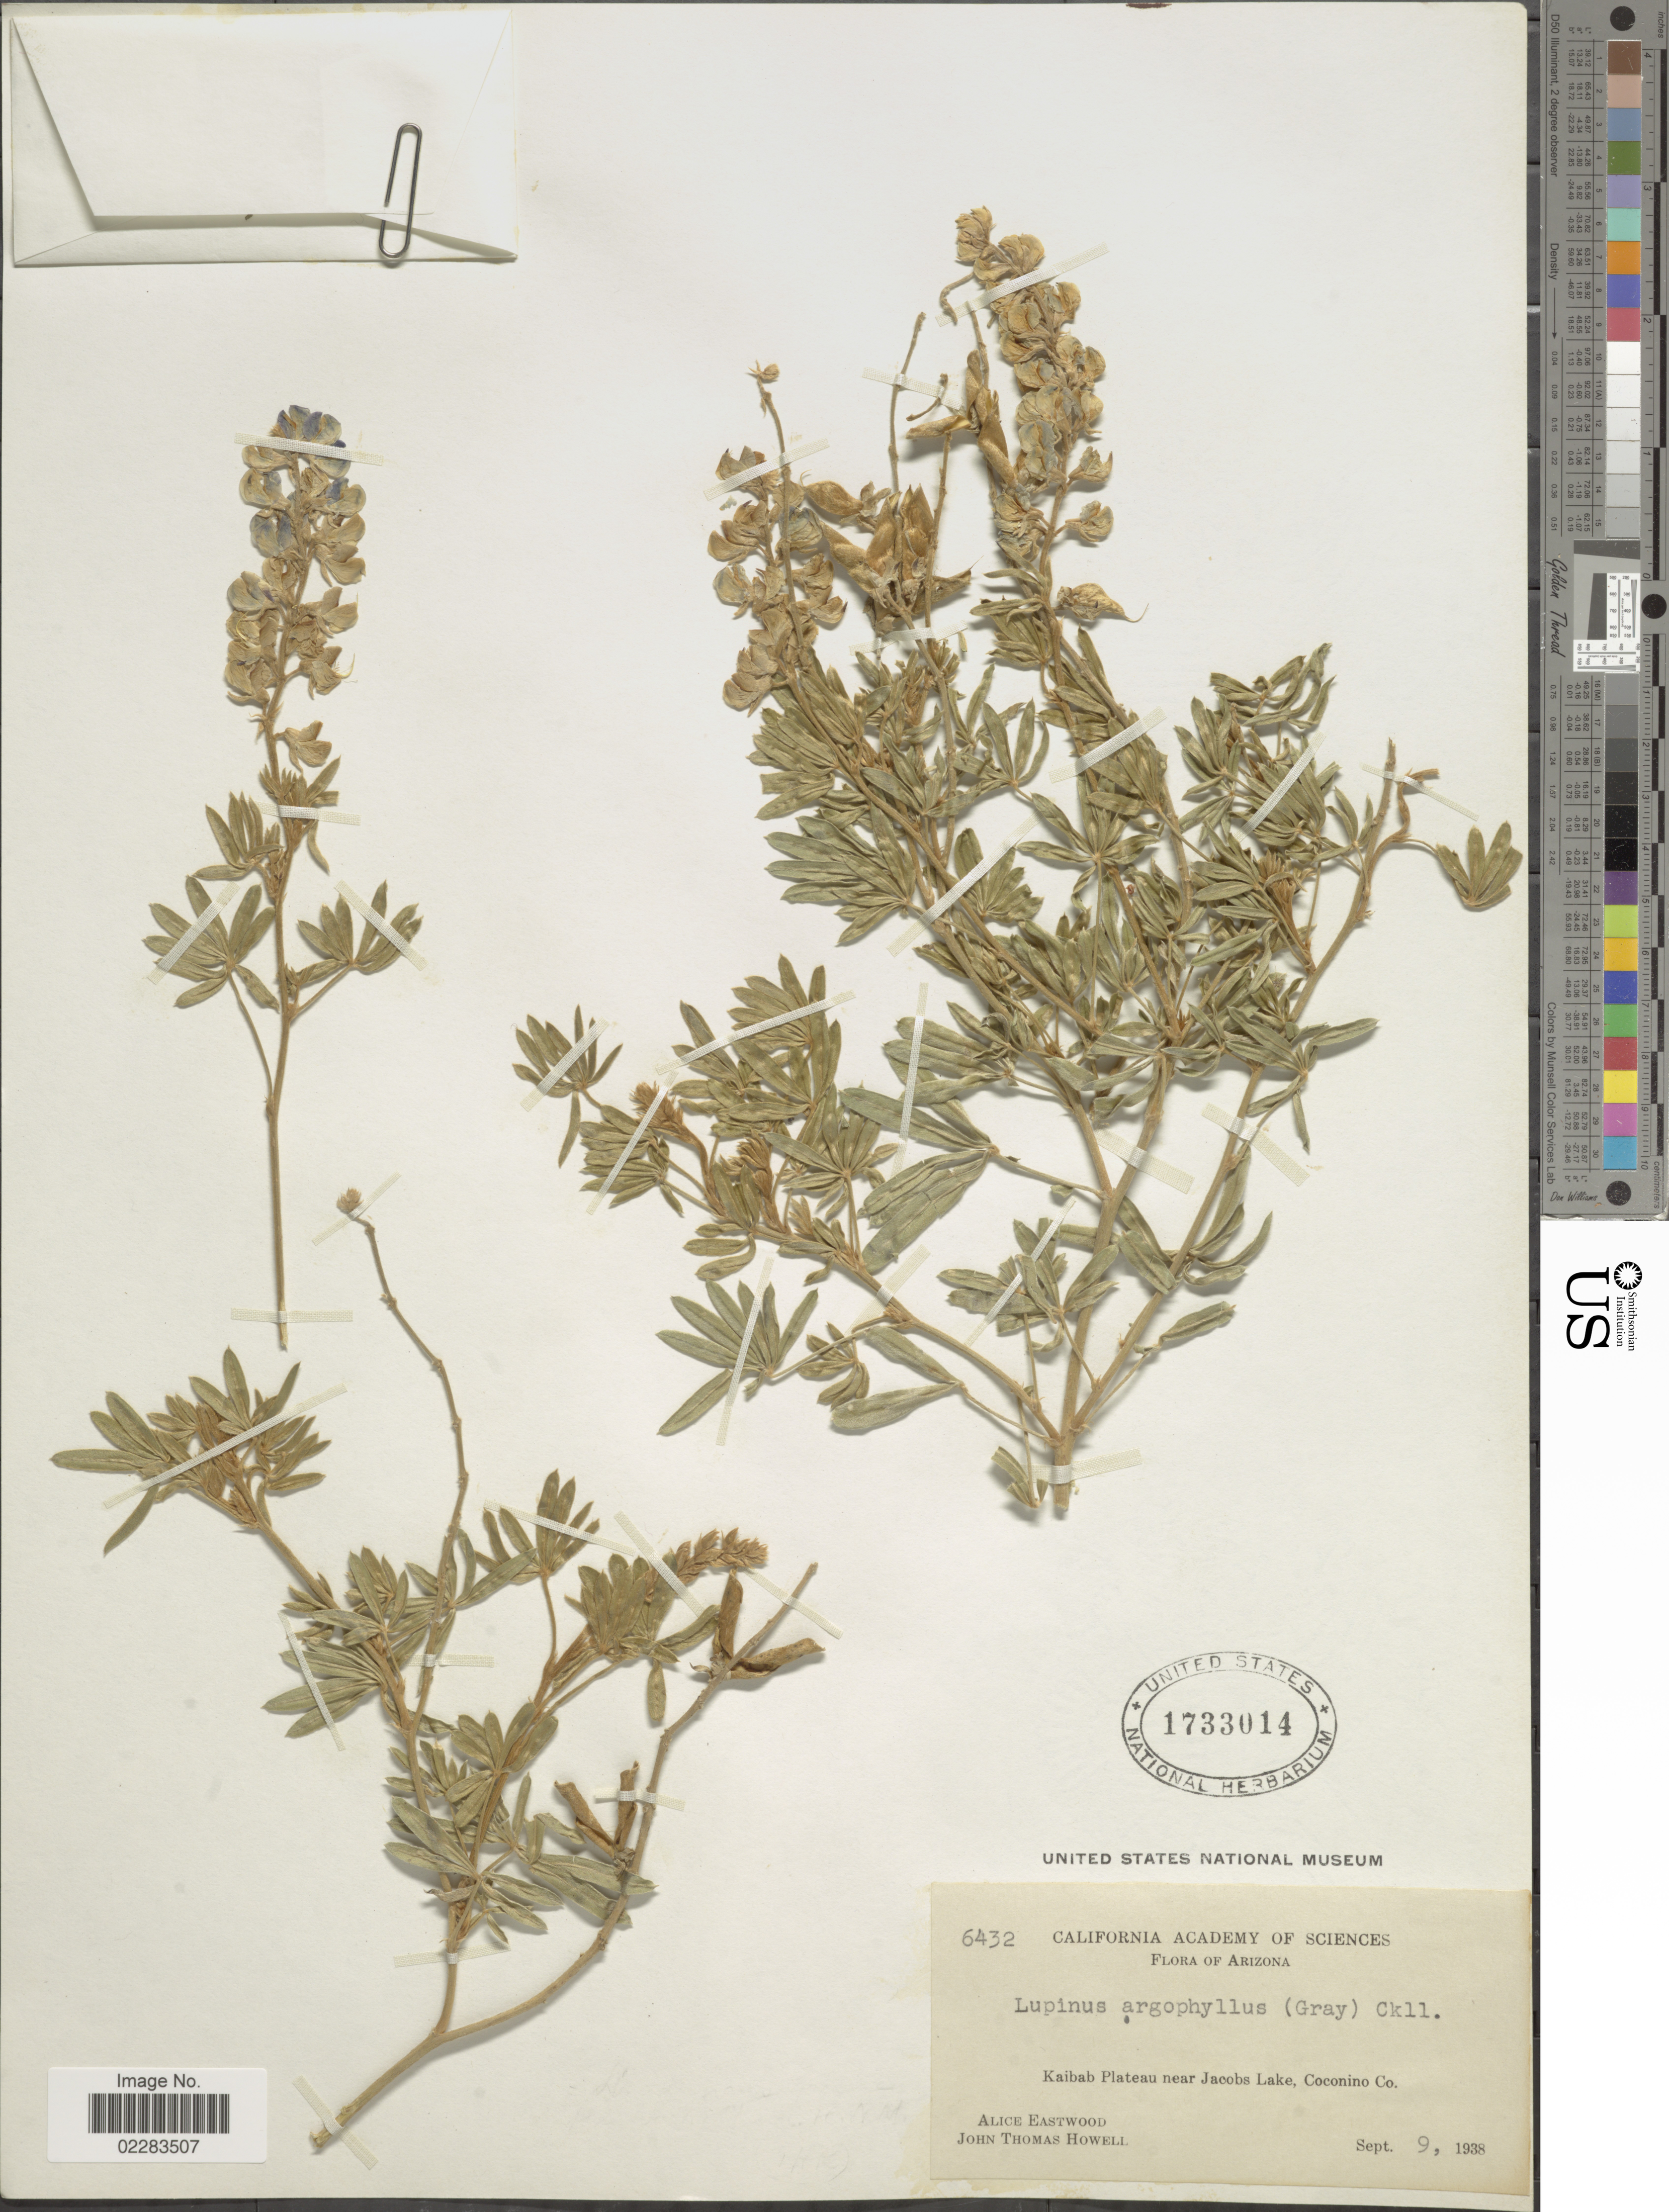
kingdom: Plantae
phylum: Tracheophyta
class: Magnoliopsida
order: Fabales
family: Fabaceae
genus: Lupinus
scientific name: Lupinus aduncus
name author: Greene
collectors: A. Eastwood & J. T. Howell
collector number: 6432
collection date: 1938-09-09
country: United States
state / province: Arizona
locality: Kaibab Plateau near Jacobs Lake, Coconini Co.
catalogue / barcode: US 1733014